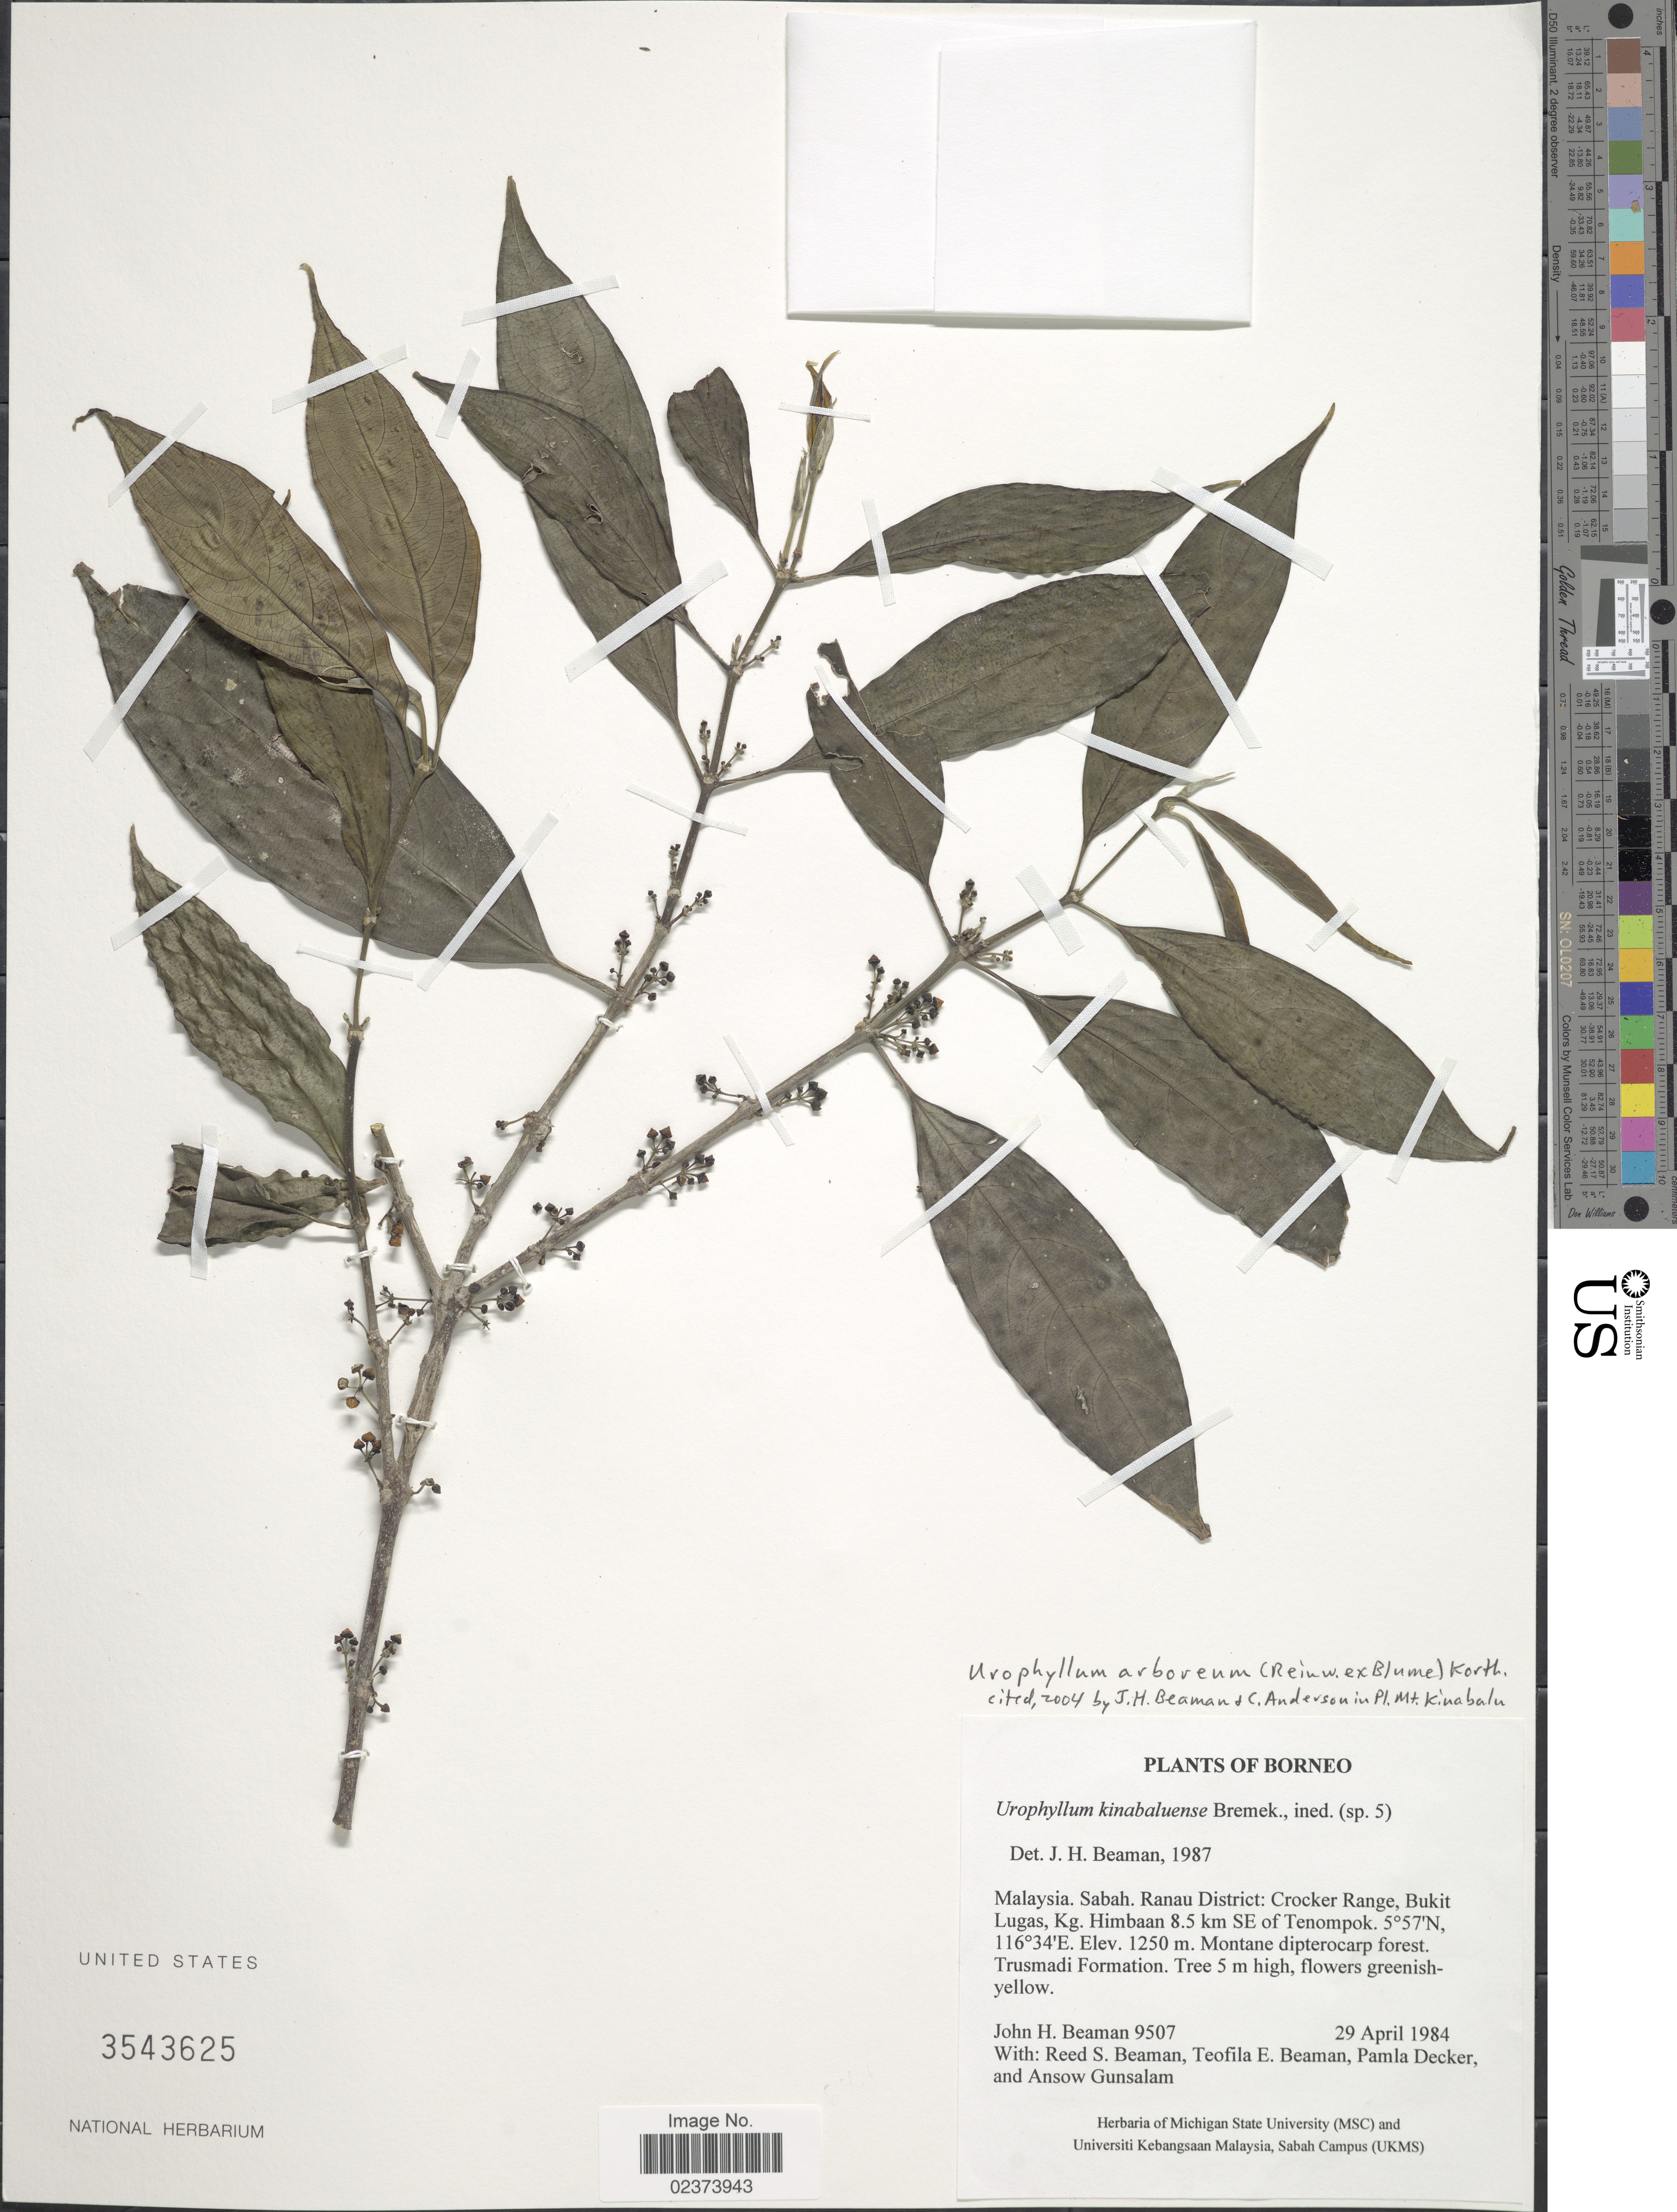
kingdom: Plantae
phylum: Tracheophyta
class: Magnoliopsida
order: Gentianales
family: Rubiaceae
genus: Urophyllum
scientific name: Urophyllum arboreum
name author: (Reinw. ex Blume) Korth.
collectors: J. H. Beaman, R. S. Beaman, T. E. Beaman, P. Decker & et al.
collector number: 9507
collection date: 1984-04-29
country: Malaysia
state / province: Sabah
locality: Malaysia, Sabah, Ranau District: Crocker Range, Bukit Lugas, Kg. Himbaan 8.5 km SE of Tenompok, Borneo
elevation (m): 1250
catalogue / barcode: US 3543625